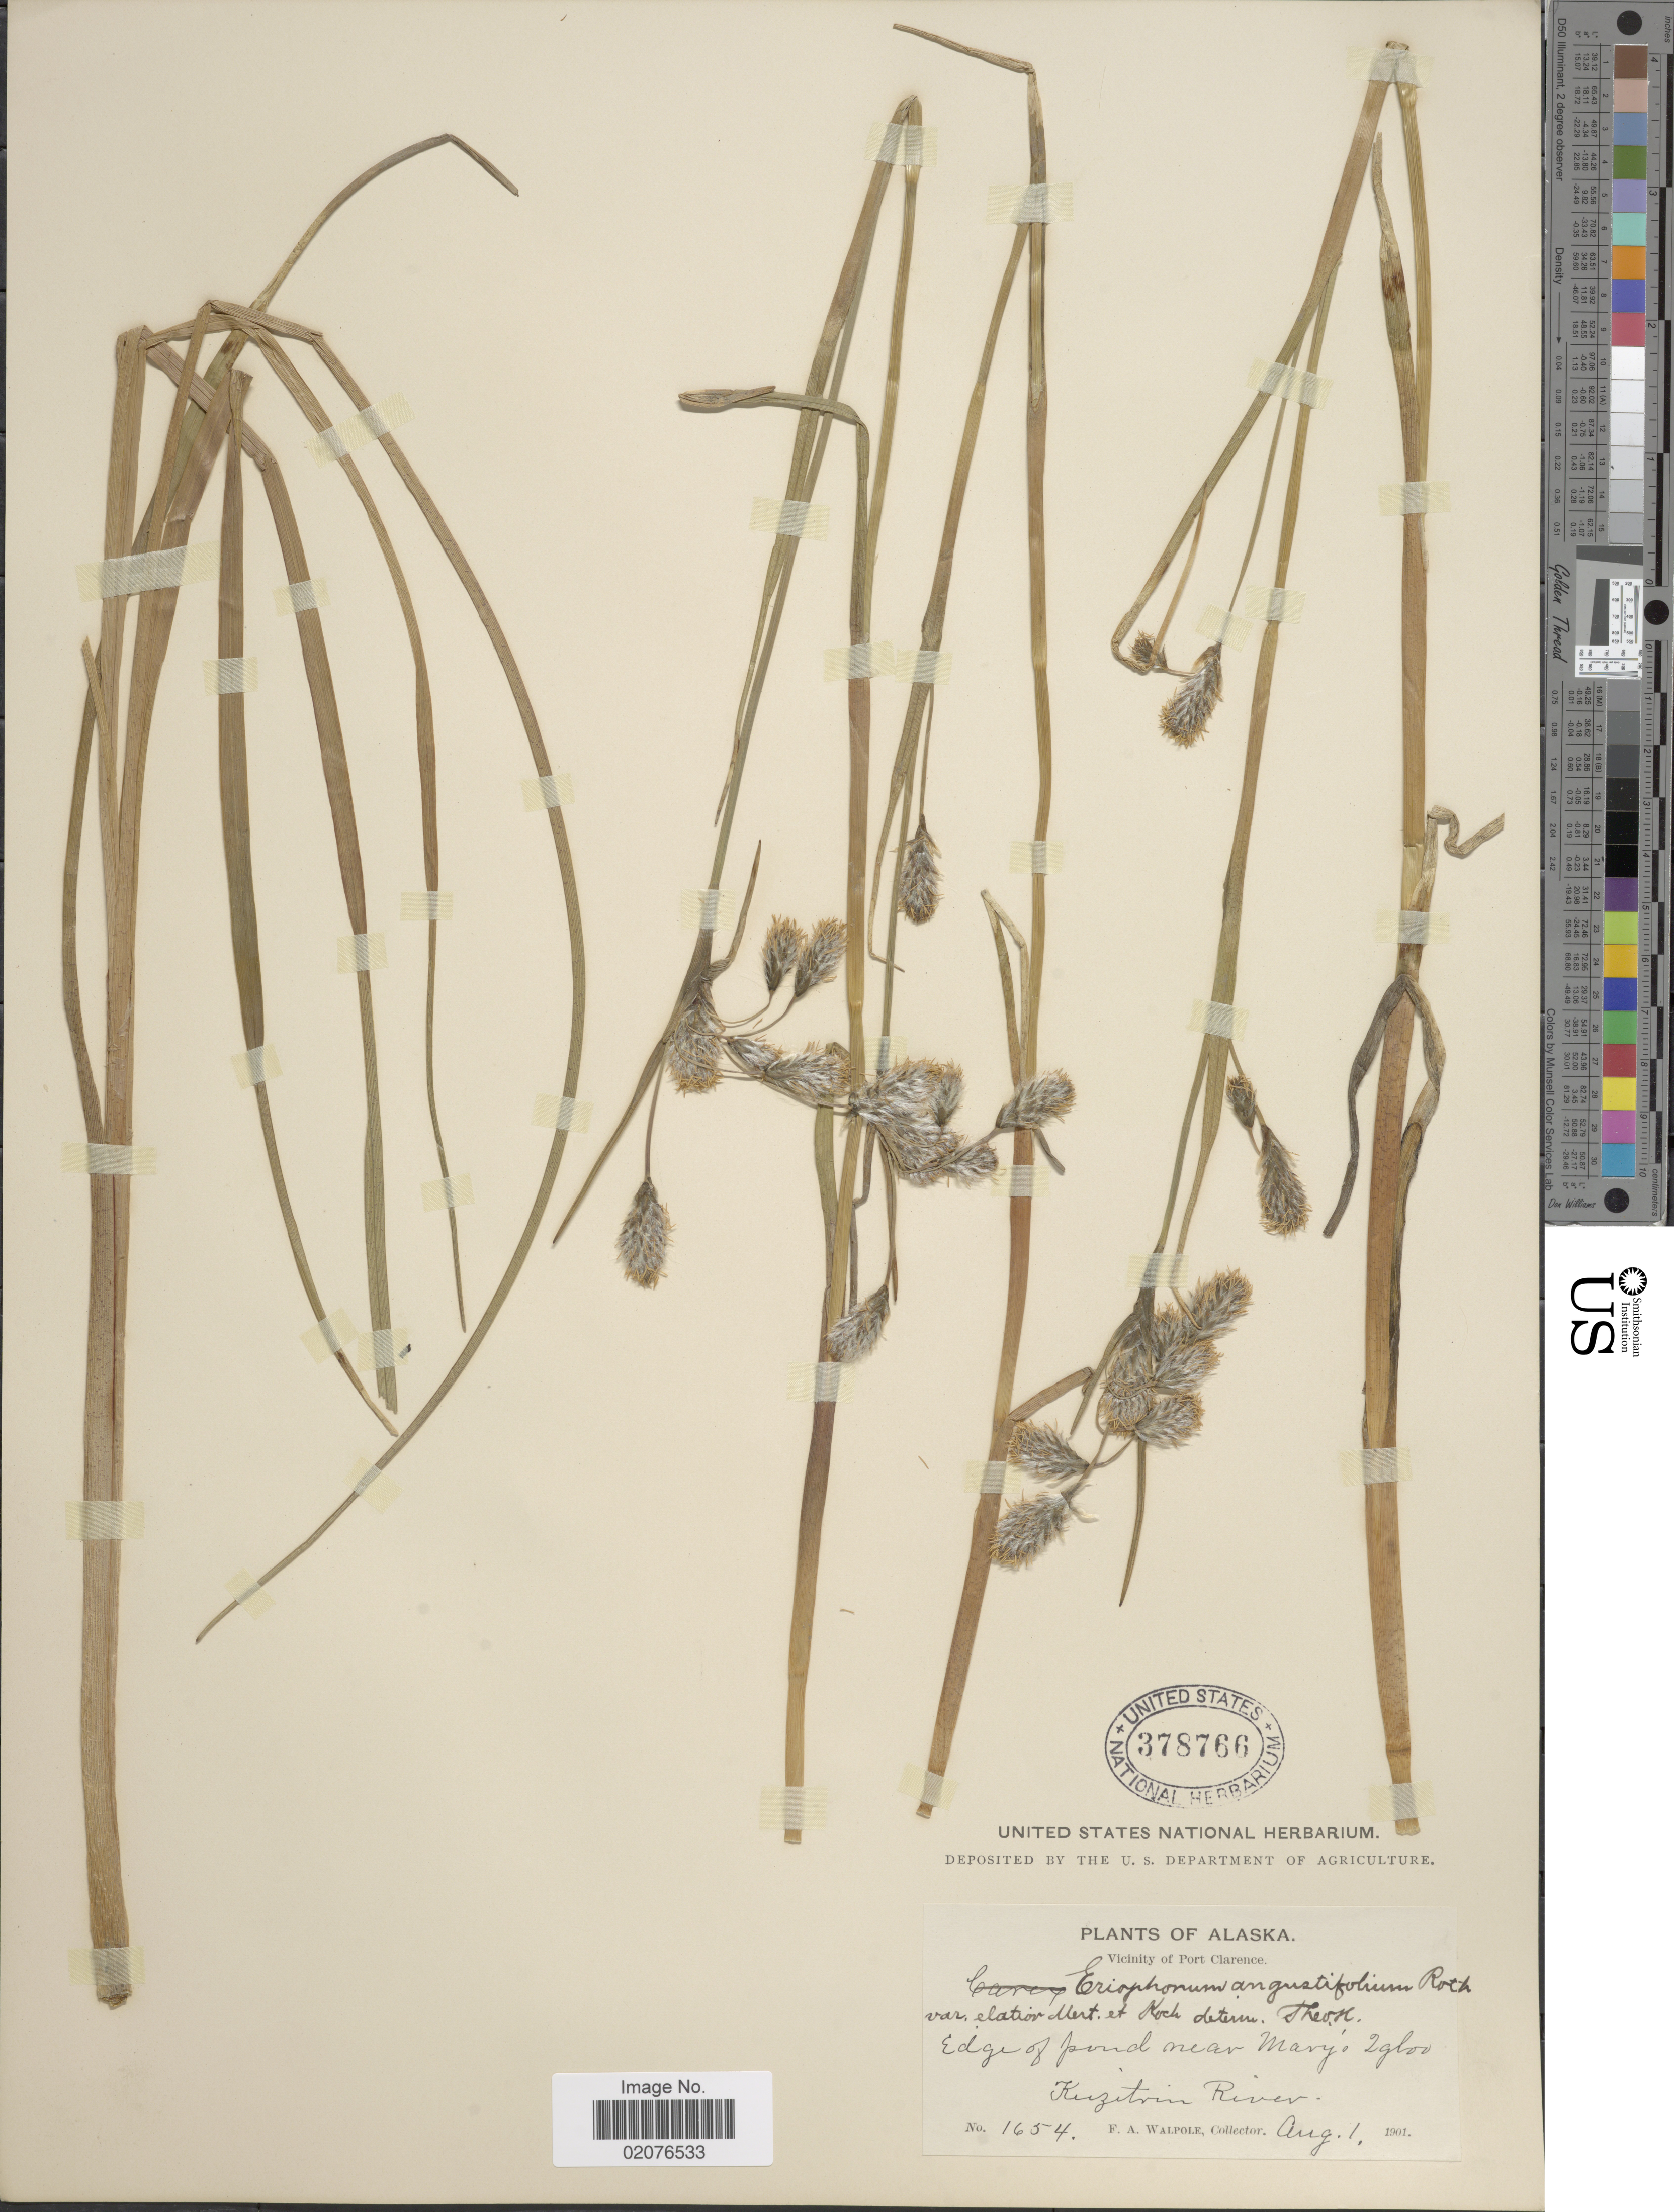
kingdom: Plantae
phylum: Tracheophyta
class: Liliopsida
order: Poales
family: Cyperaceae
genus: Eriophorum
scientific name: Eriophorum angustifolium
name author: Honck.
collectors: F. Walpole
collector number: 1654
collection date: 1901-08-01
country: United States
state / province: Alaska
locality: Vicinity of Port Clarence, Edge of pond near Mary's Igloo, Kuzitrin River.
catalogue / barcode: US 378766